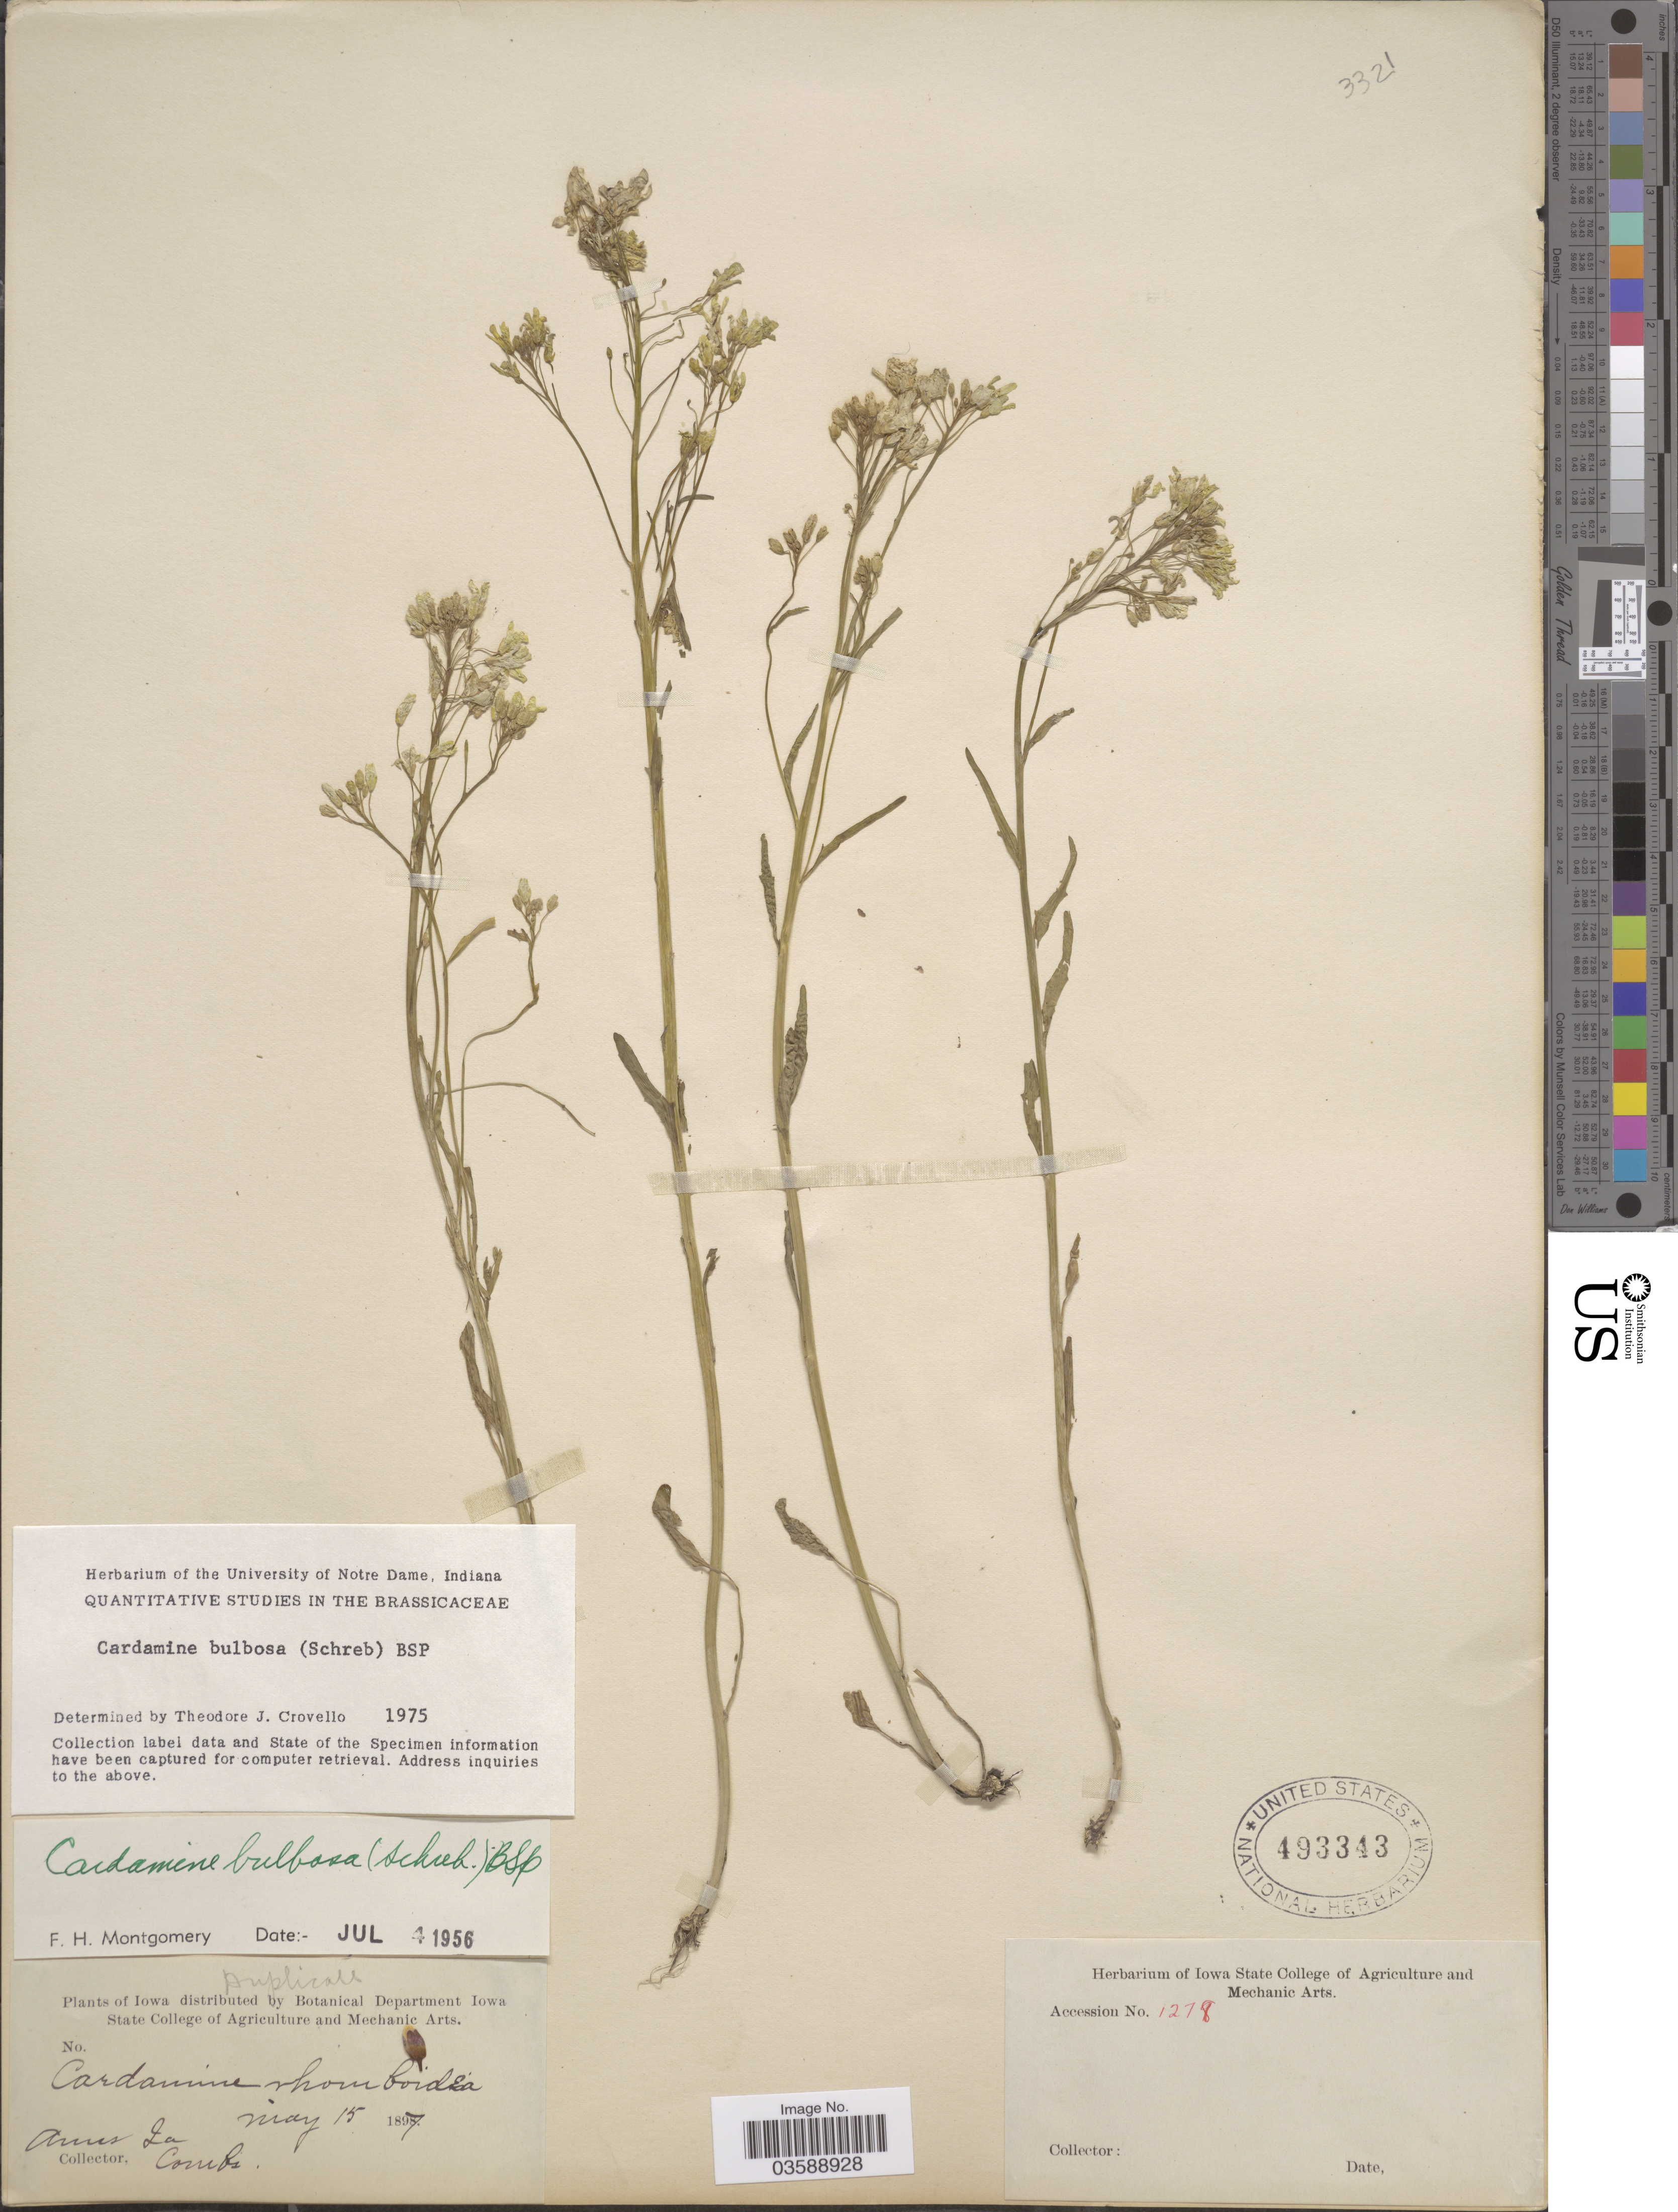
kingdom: Plantae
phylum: Tracheophyta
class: Magnoliopsida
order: Brassicales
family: Brassicaceae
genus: Cardamine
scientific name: Cardamine bulbosa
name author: (Schreb. ex Muhl.) Britton et al.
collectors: -. Combs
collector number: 1278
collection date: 1897-05-15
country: United States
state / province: Iowa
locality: Ames.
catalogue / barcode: US 493343